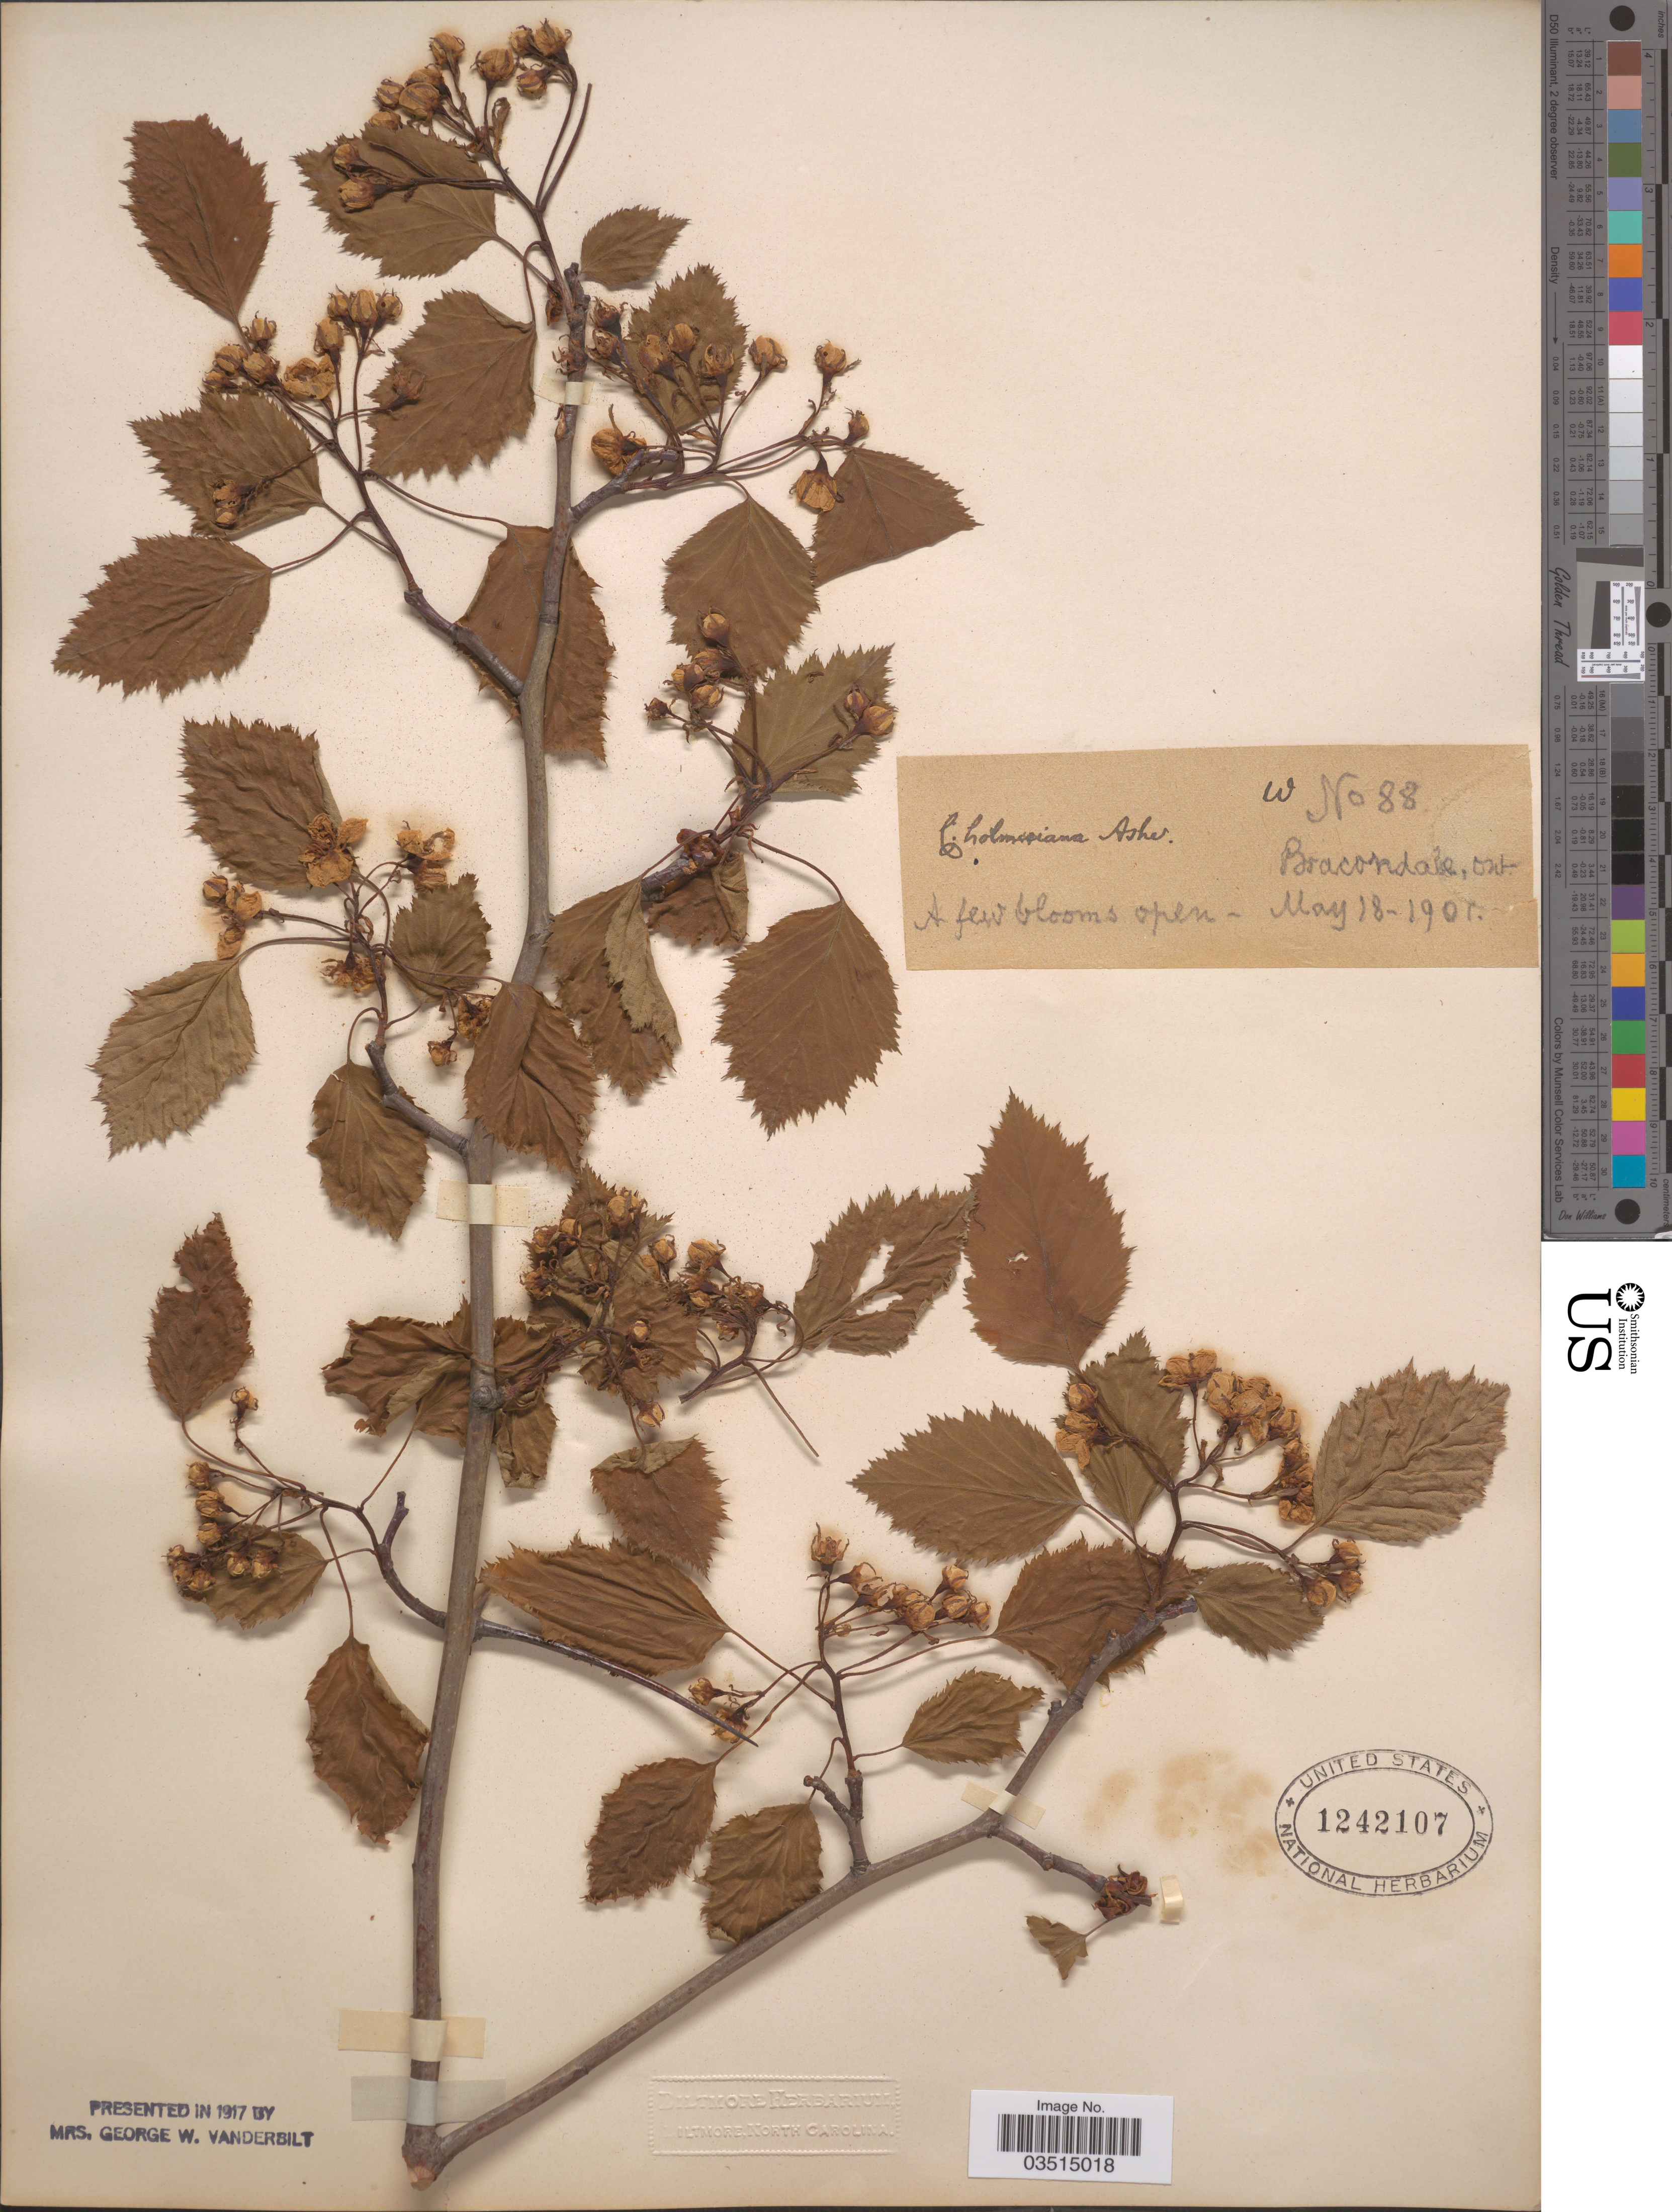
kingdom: Plantae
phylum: Tracheophyta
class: Magnoliopsida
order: Rosales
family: Rosaceae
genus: Crataegus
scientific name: Crataegus holmesiana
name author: Ashe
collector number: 88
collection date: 1901-05-18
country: Canada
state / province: Ontario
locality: Bracondale, Ont.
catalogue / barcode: US 1242107